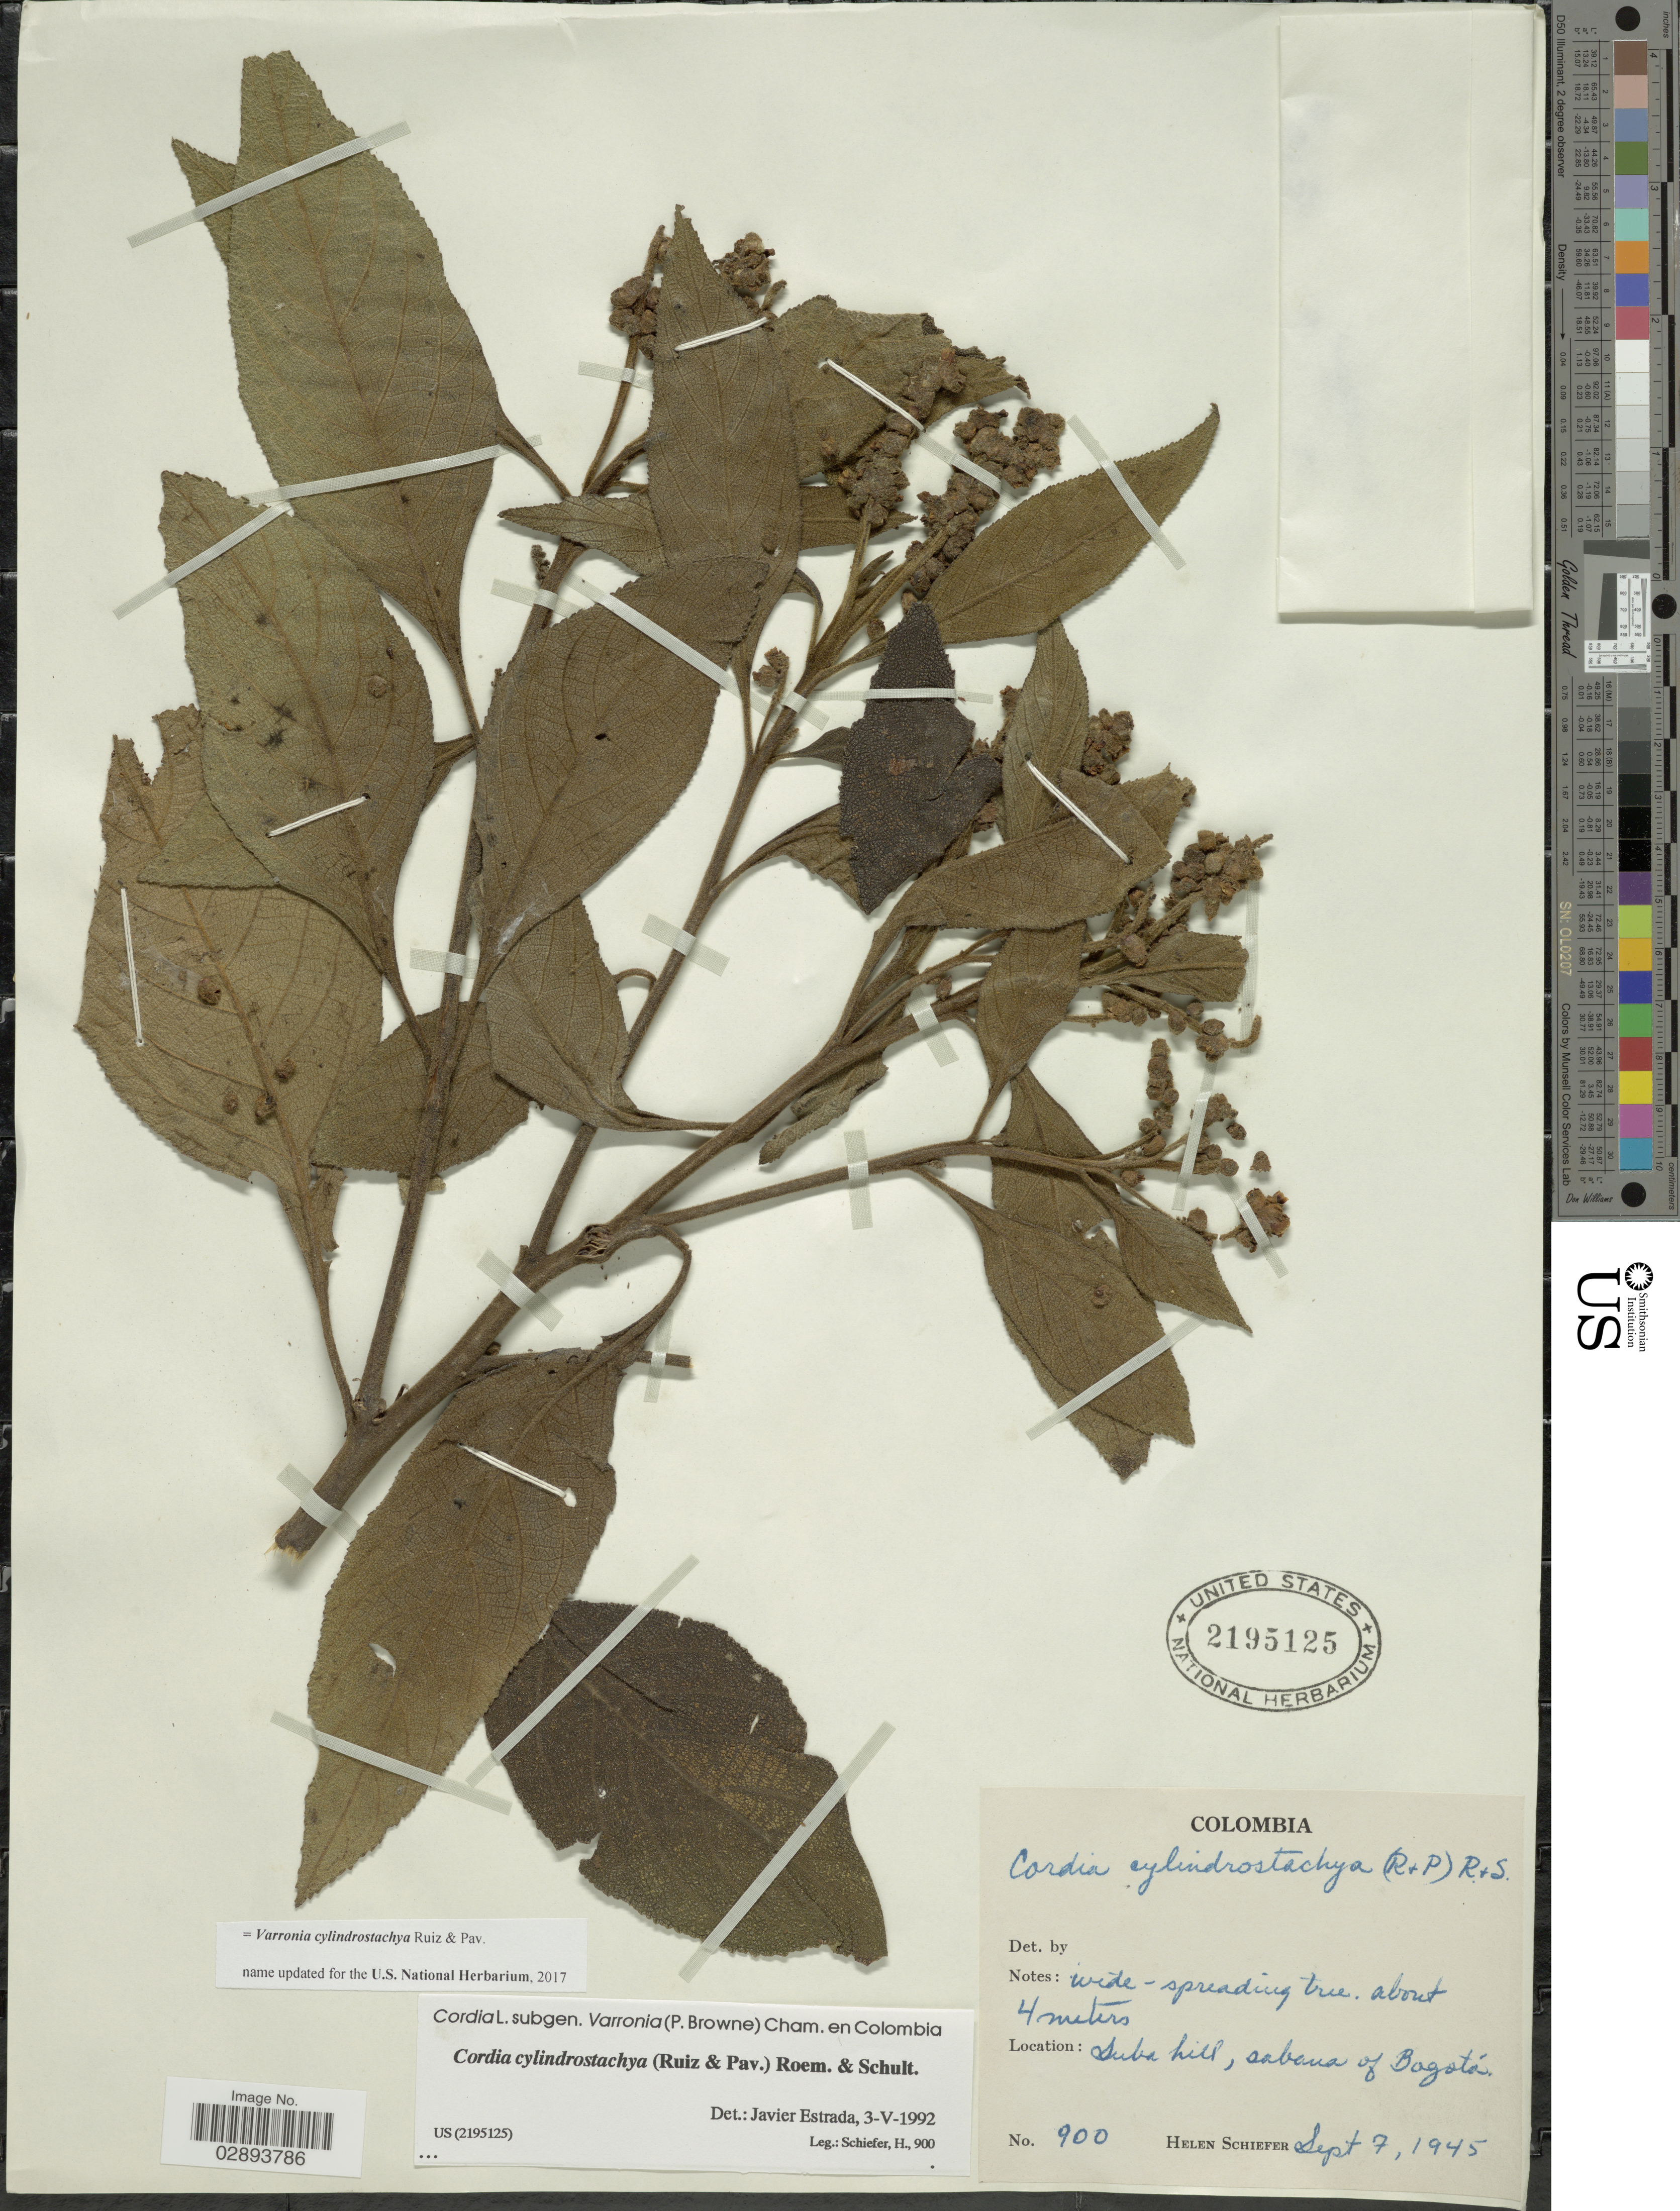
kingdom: Plantae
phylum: Tracheophyta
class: Magnoliopsida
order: Boraginales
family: Cordiaceae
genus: Varronia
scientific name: Varronia cylindrostachya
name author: Ruiz & Pav.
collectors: H. Schiefer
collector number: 900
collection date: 1945-09-07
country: Colombia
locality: Suba Hill, sabana of Bogotá.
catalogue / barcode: US 2195125